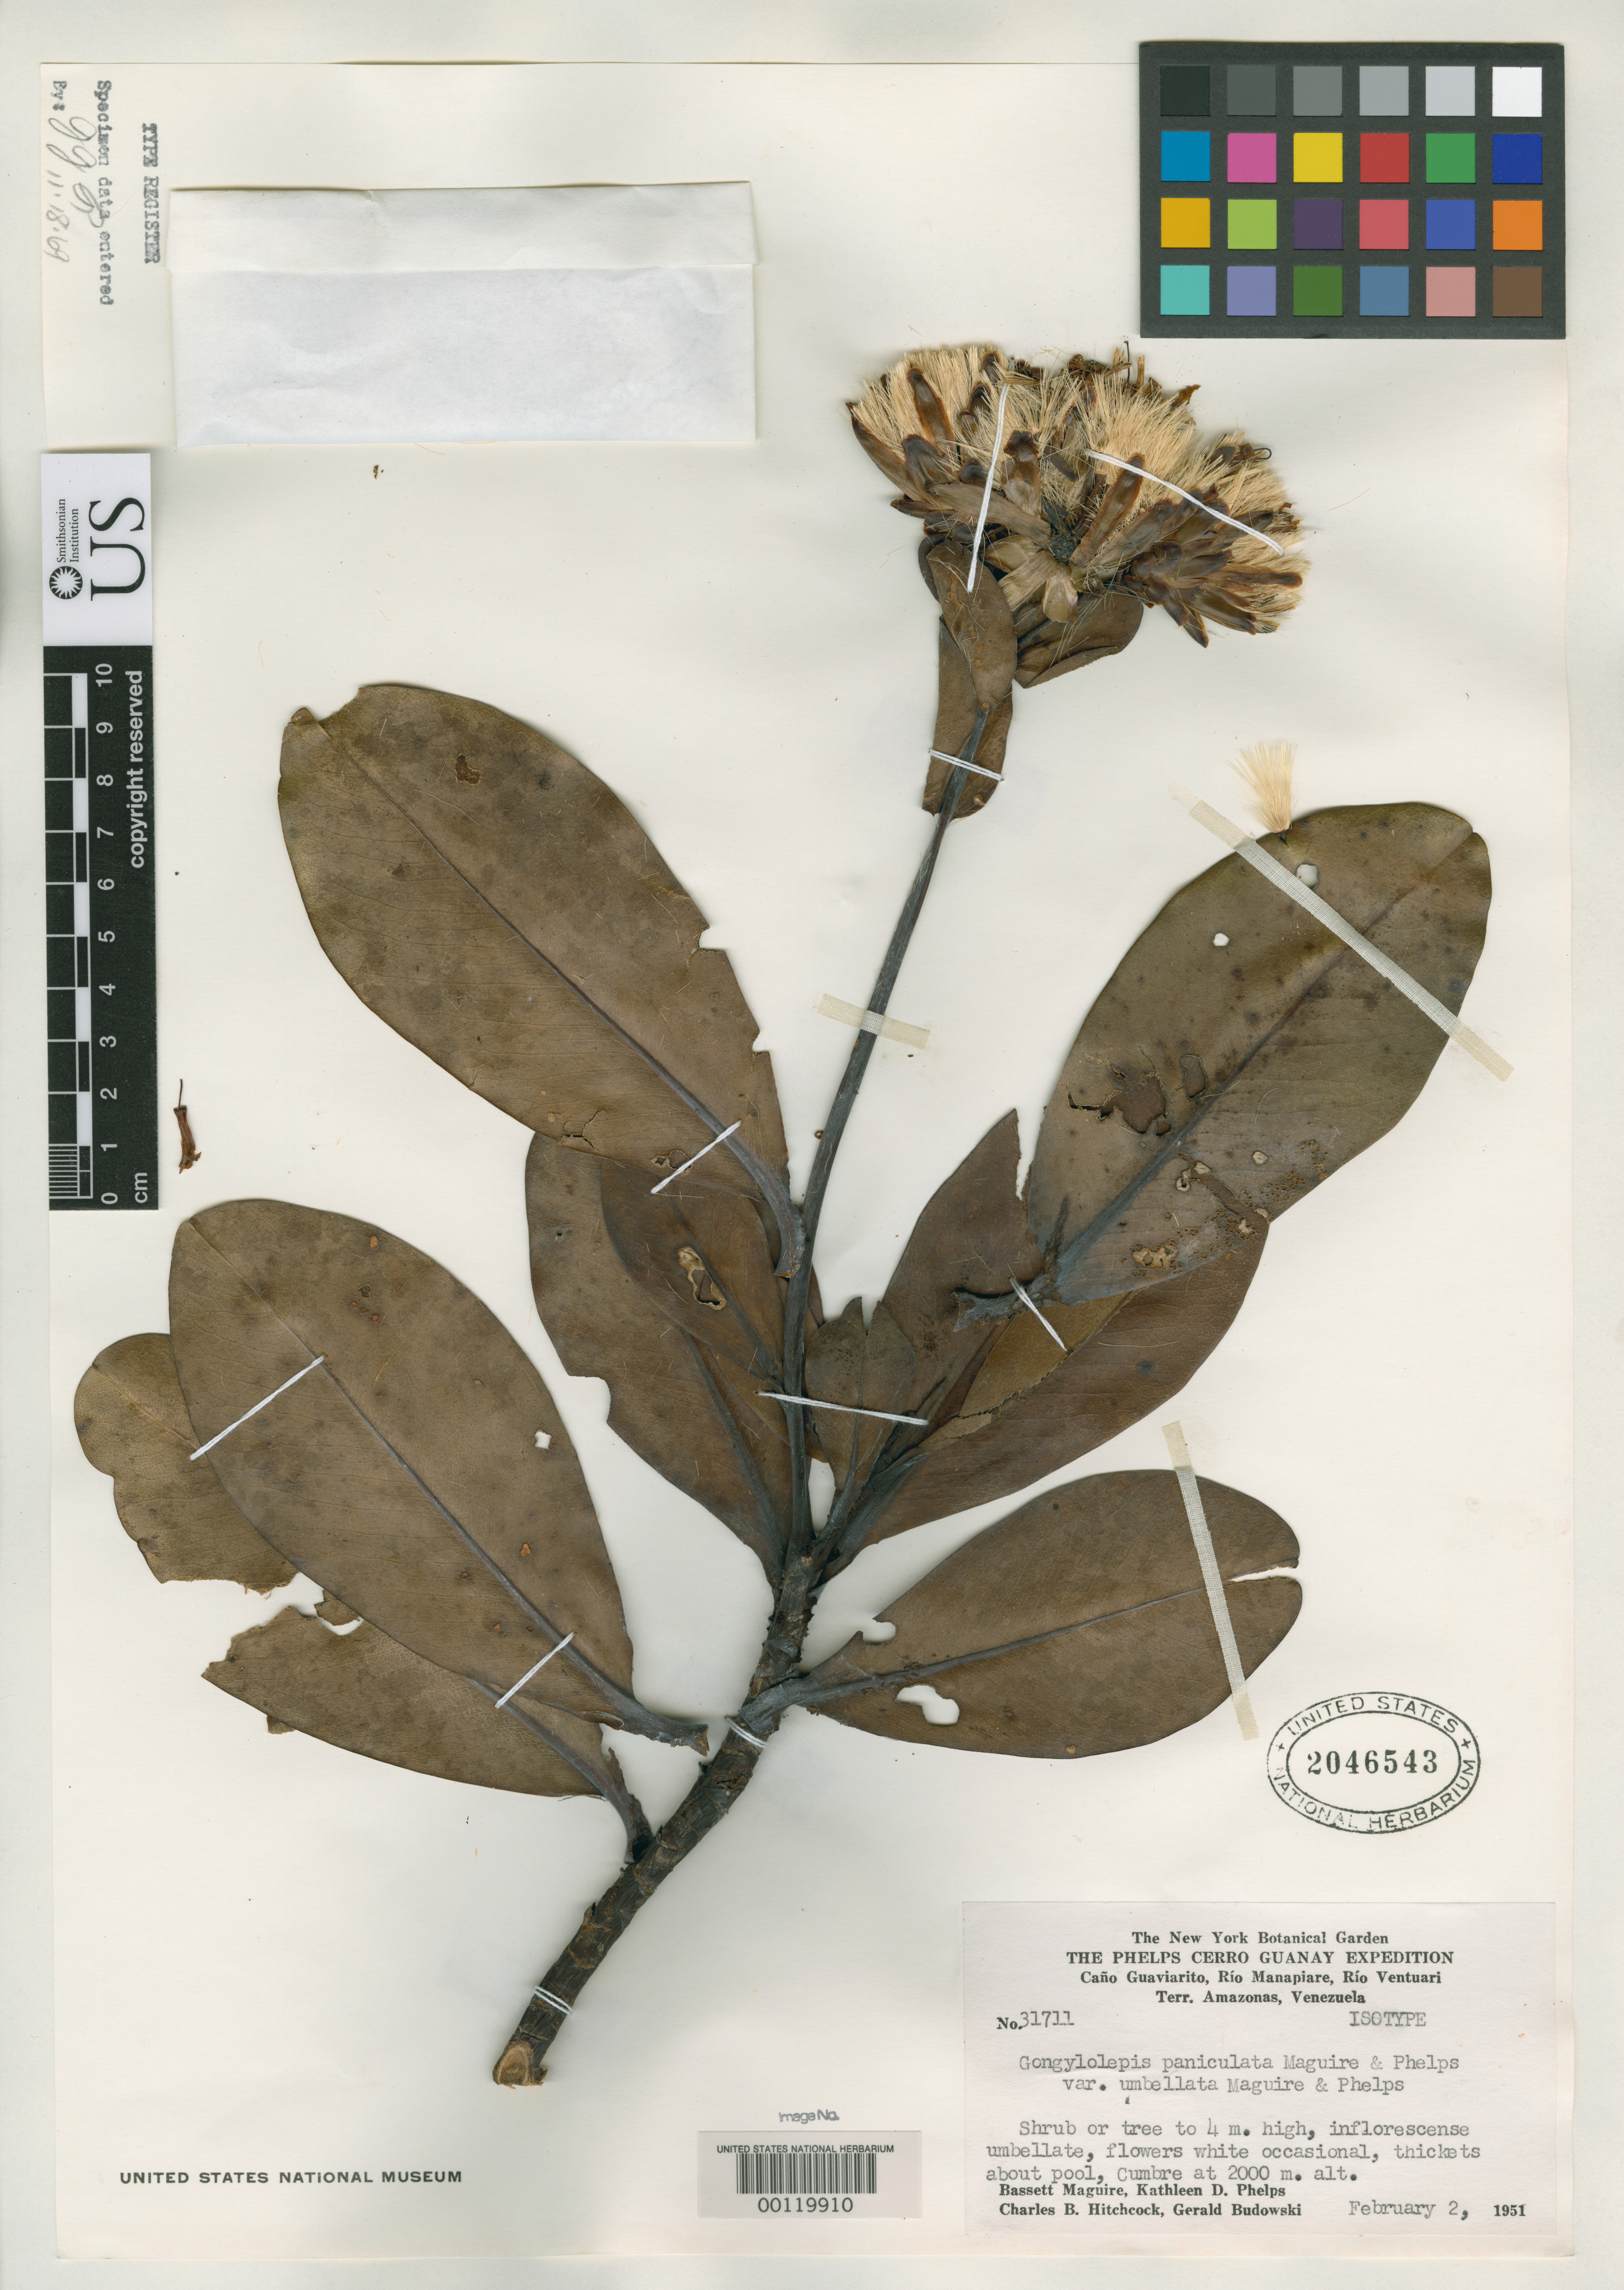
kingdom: Plantae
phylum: Tracheophyta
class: Magnoliopsida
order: Asterales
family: Asteraceae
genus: Gongylolepis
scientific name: Gongylolepis paniculata var. umbellata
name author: Maguire & K.D. Phelps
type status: Isotype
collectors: B. Maguire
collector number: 31711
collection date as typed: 02 Feb 1951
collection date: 1951-02-02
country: Venezuela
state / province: Amazonas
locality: Cerro Guanay.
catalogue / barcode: US 2046543